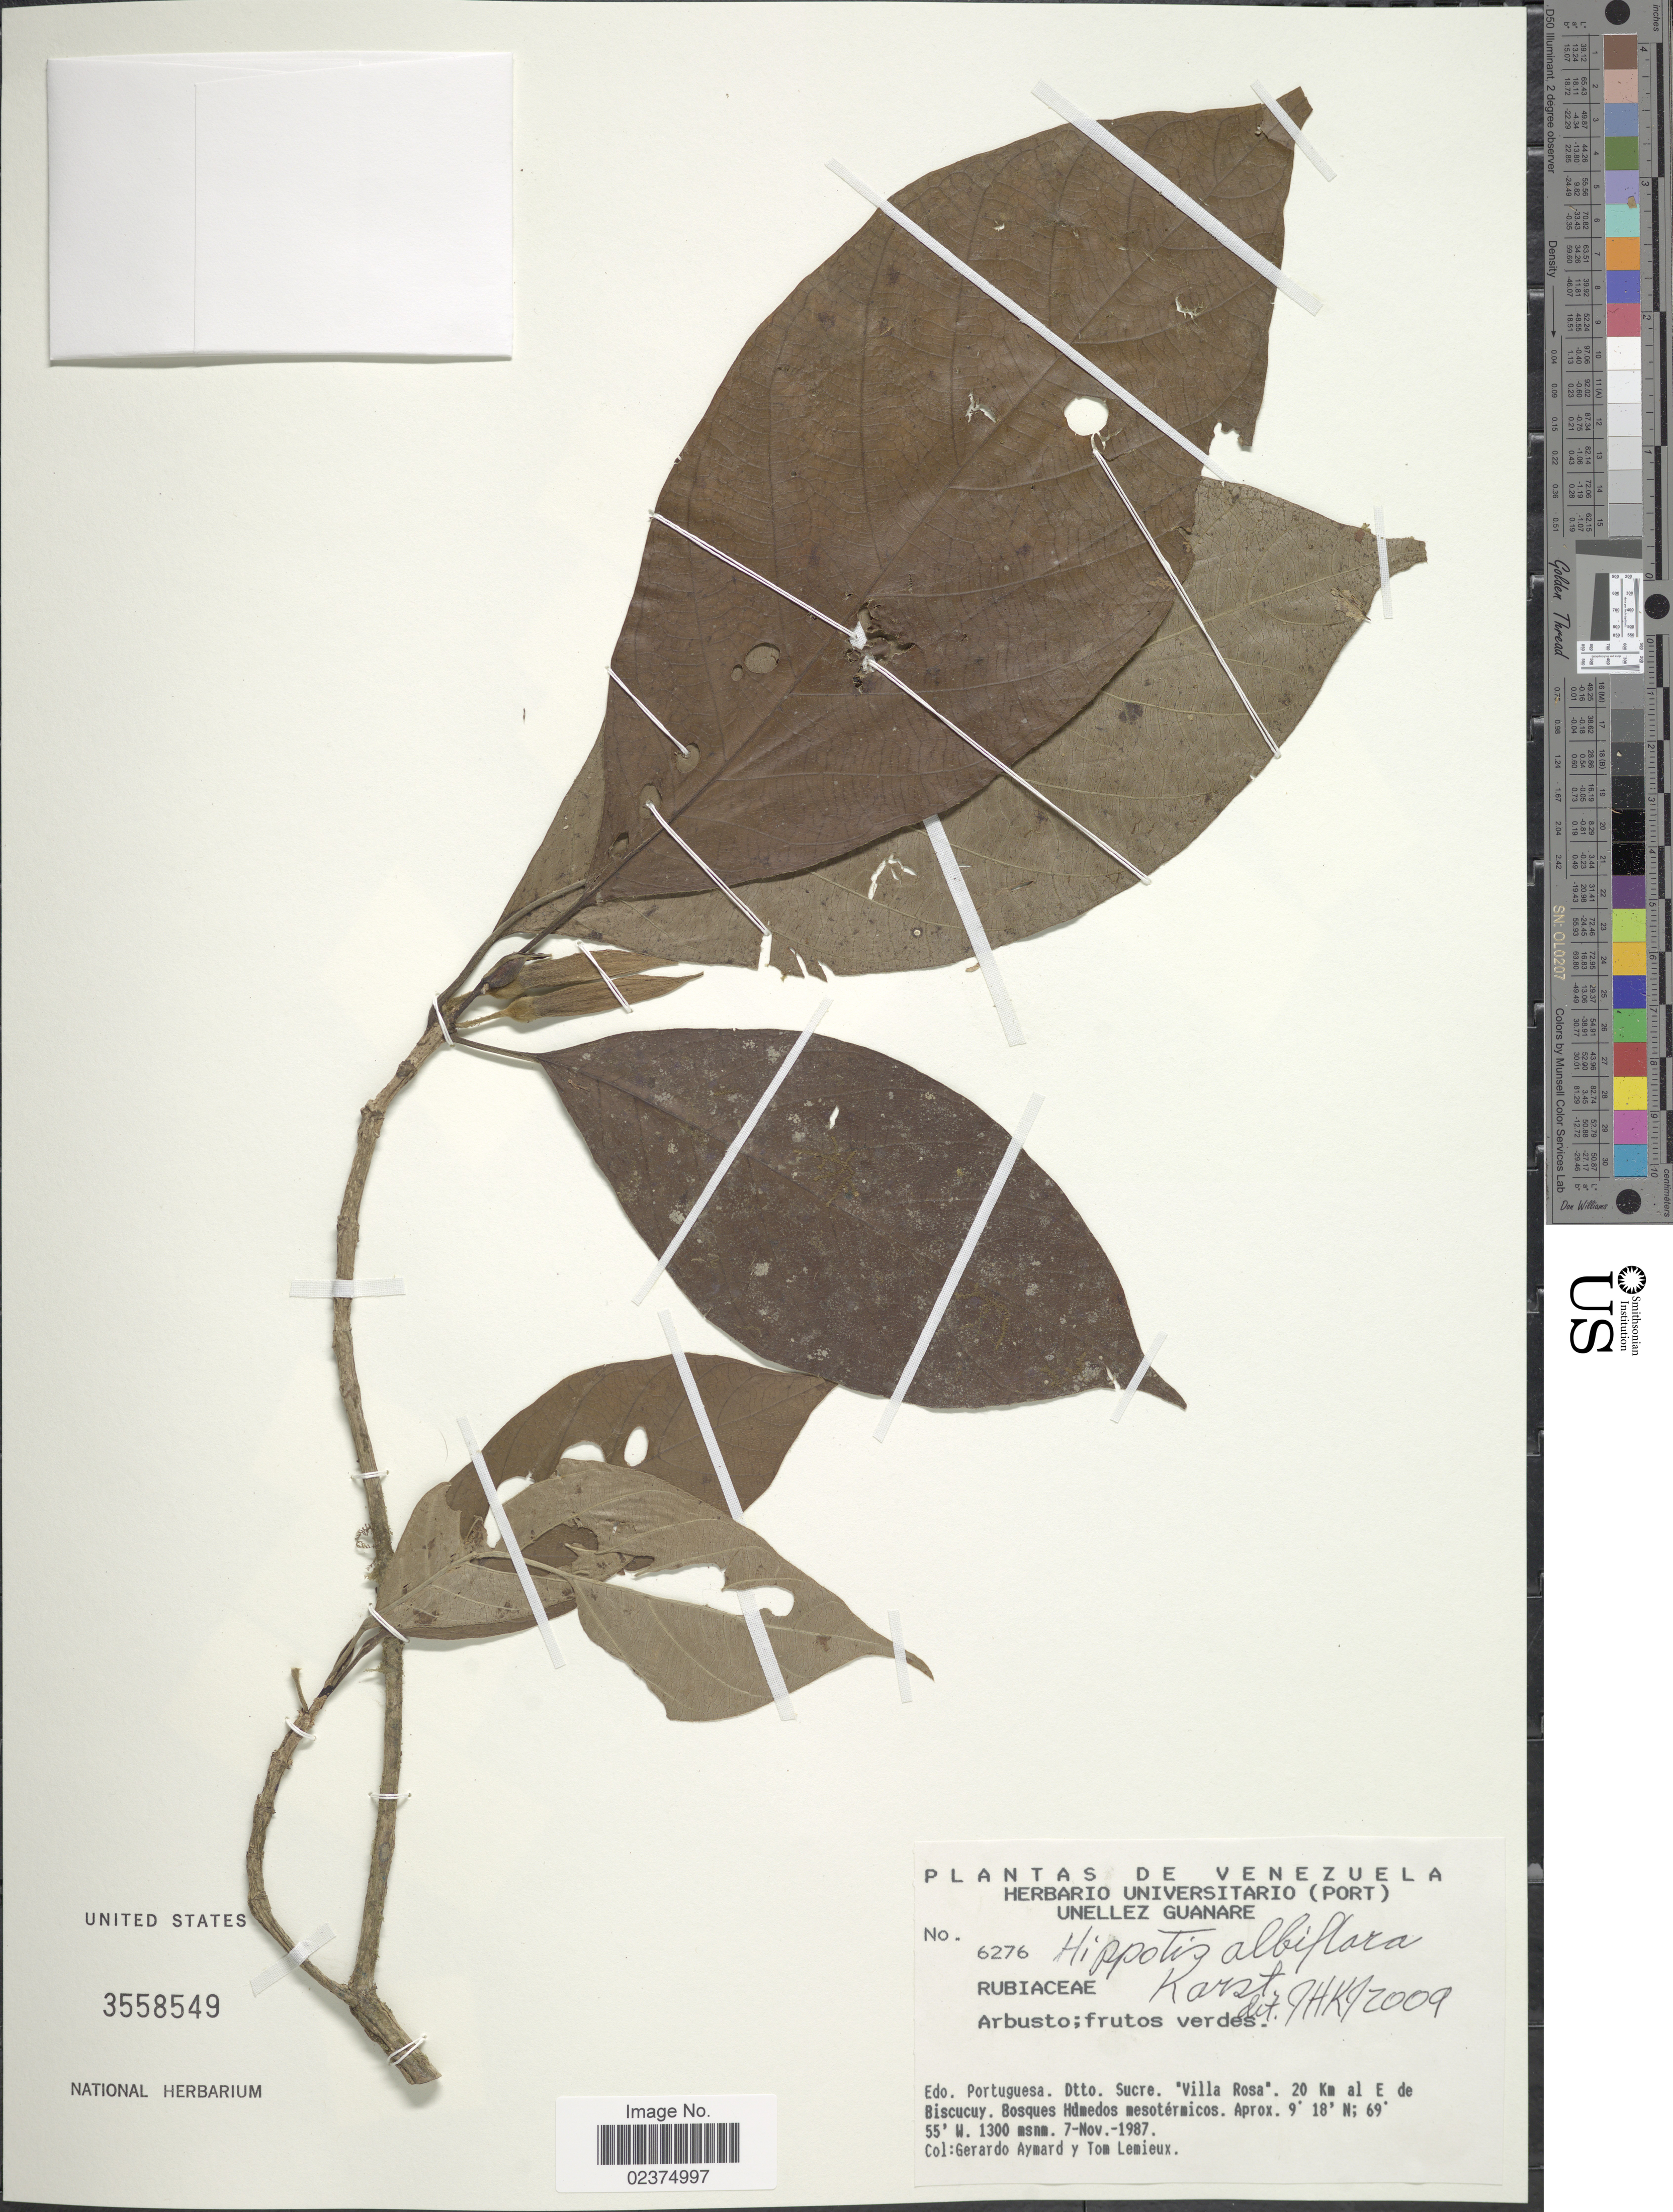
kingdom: Plantae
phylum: Tracheophyta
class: Magnoliopsida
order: Gentianales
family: Rubiaceae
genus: Hippotis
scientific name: Hippotis albiflora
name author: H. Karst.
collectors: G. A. Aymard & T. Lemieux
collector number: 6276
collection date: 1987-11-07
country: Venezuela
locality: Edo. Portuguesa, Dtto. Sucre, "Villa Rosa", 20 km al E de Biscucuy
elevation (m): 1300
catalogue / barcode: US 3558549